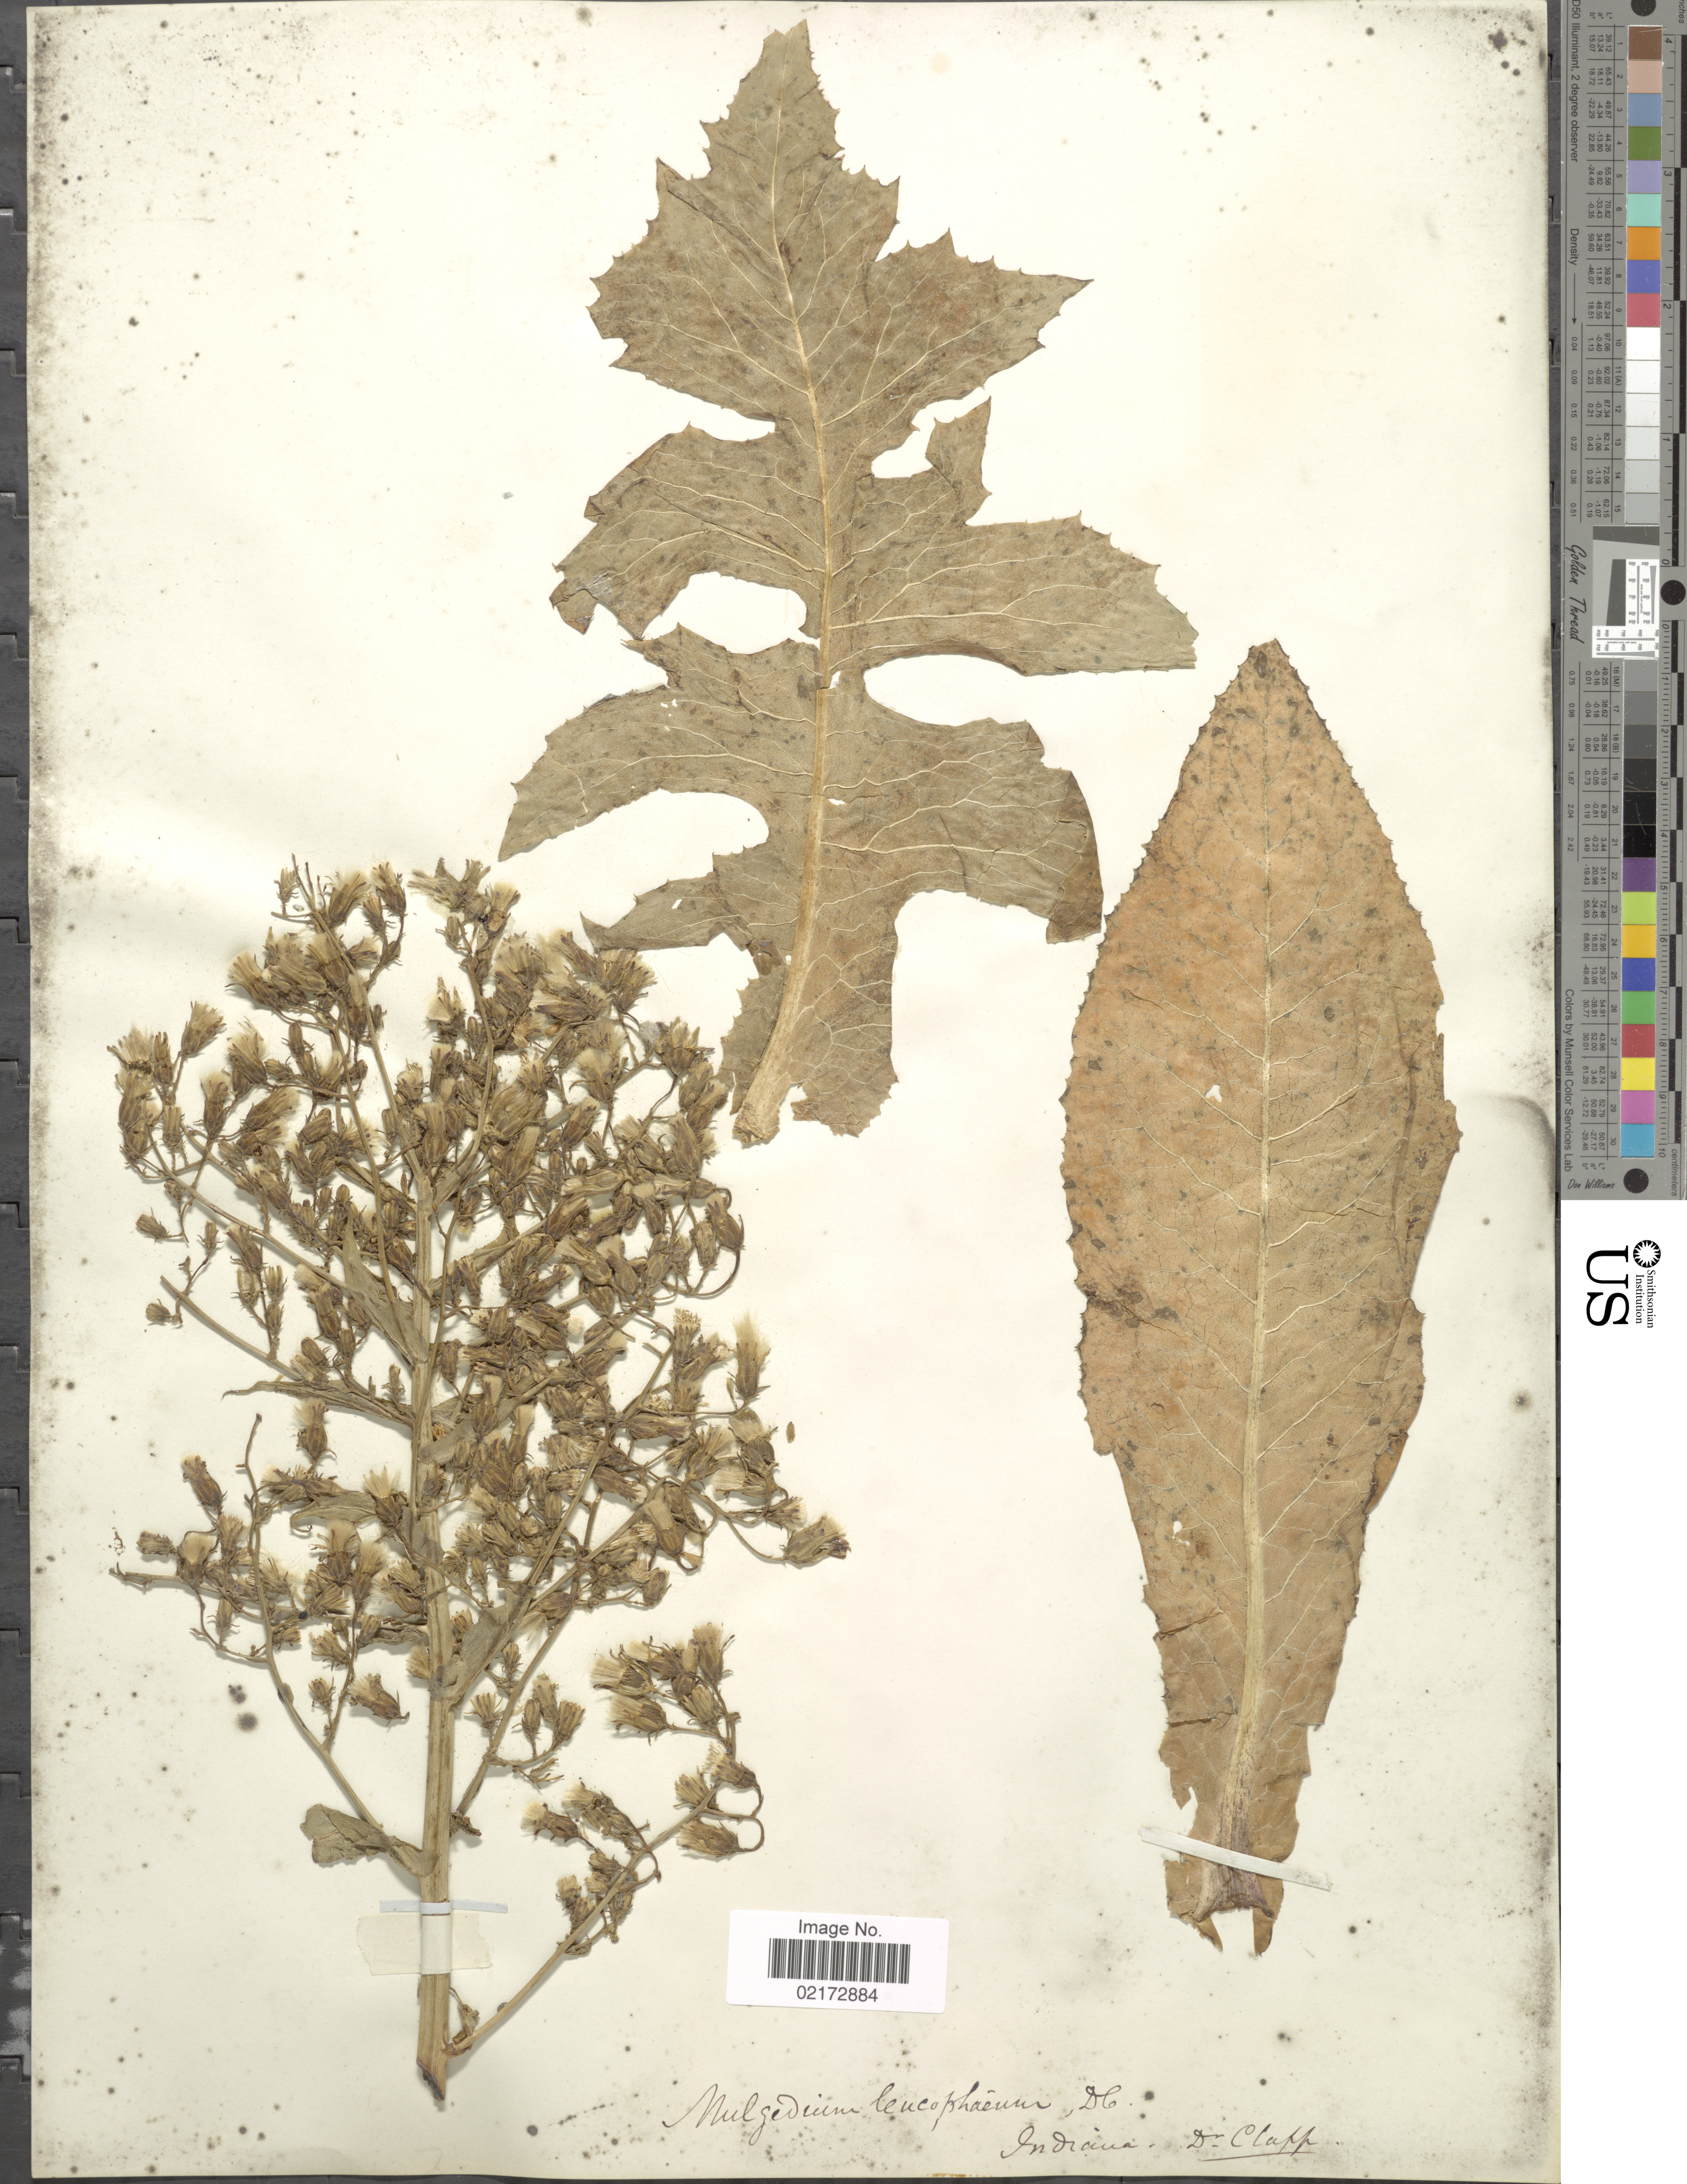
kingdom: Plantae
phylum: Tracheophyta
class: Magnoliopsida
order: Asterales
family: Asteraceae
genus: Lactuca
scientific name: Lactuca biennis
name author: (Moench) Fernald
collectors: Clapp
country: United States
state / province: Indiana